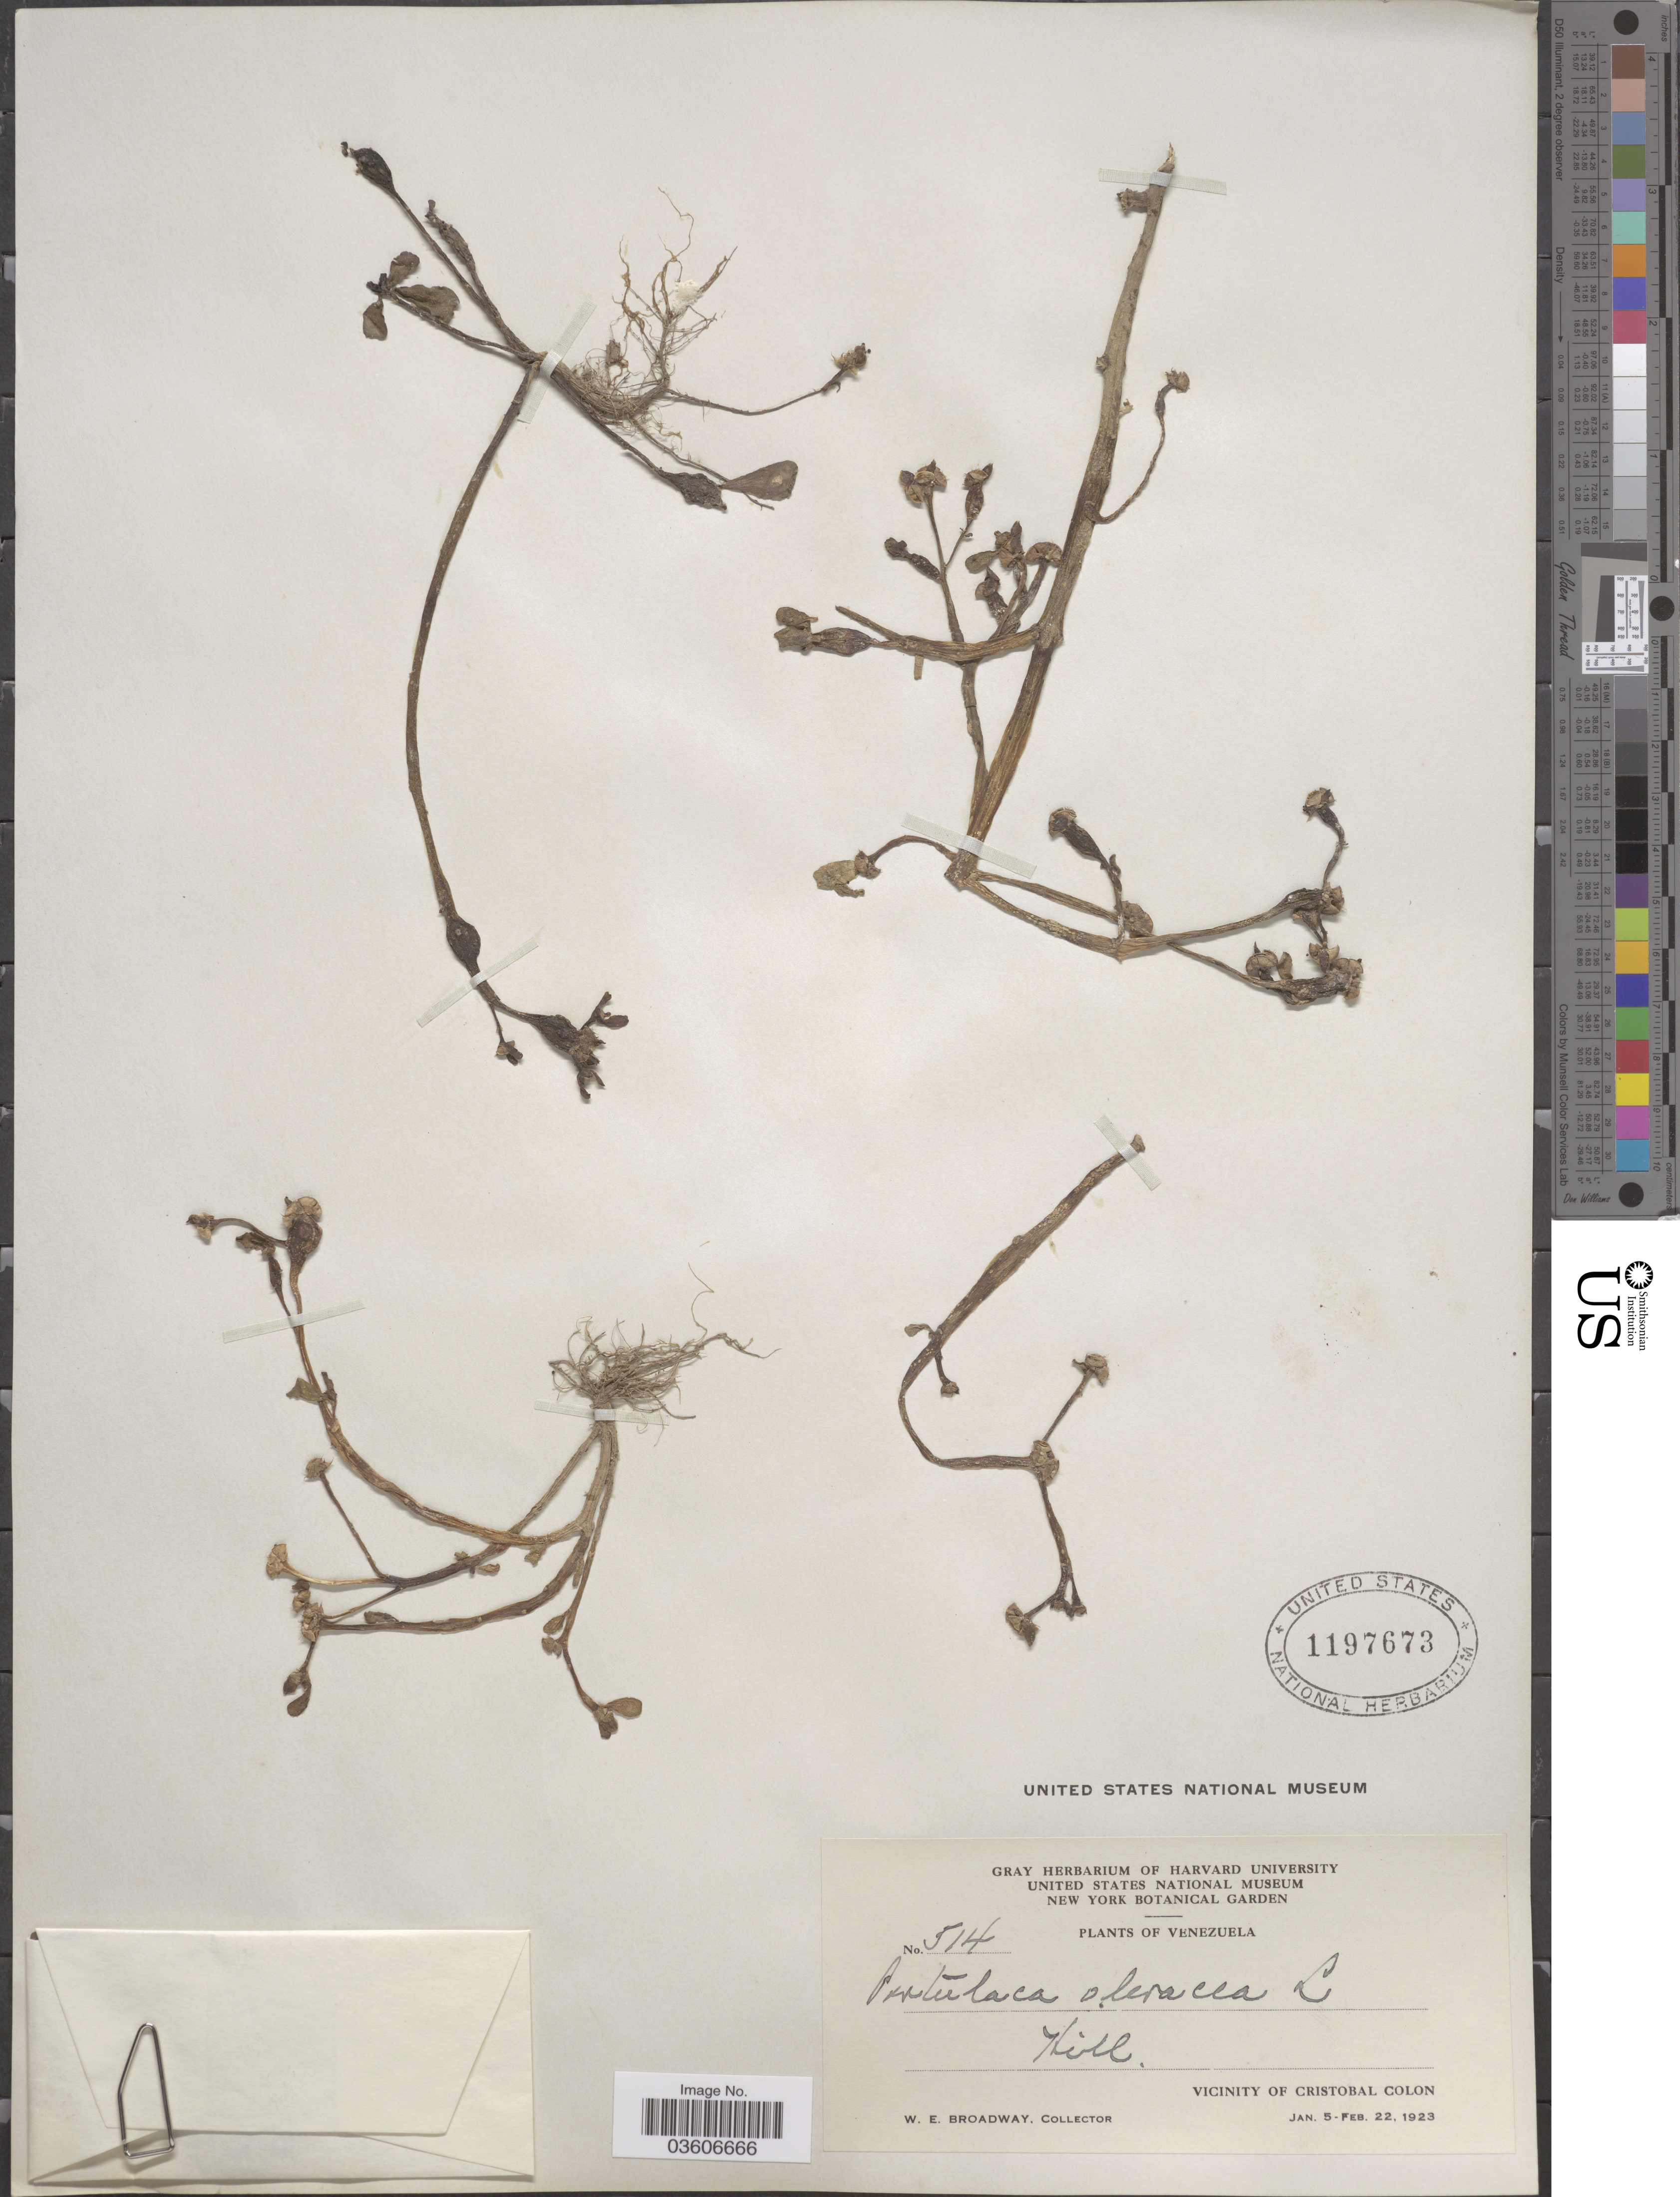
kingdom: Plantae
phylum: Tracheophyta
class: Magnoliopsida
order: Caryophyllales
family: Portulacaceae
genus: Portulaca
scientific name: Portulaca oleracea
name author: L.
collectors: W. E. Broadway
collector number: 514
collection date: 1923-01-05/1923-02-22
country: Venezuela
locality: Vicinity of Cristobal Colon.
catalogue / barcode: US 1197673